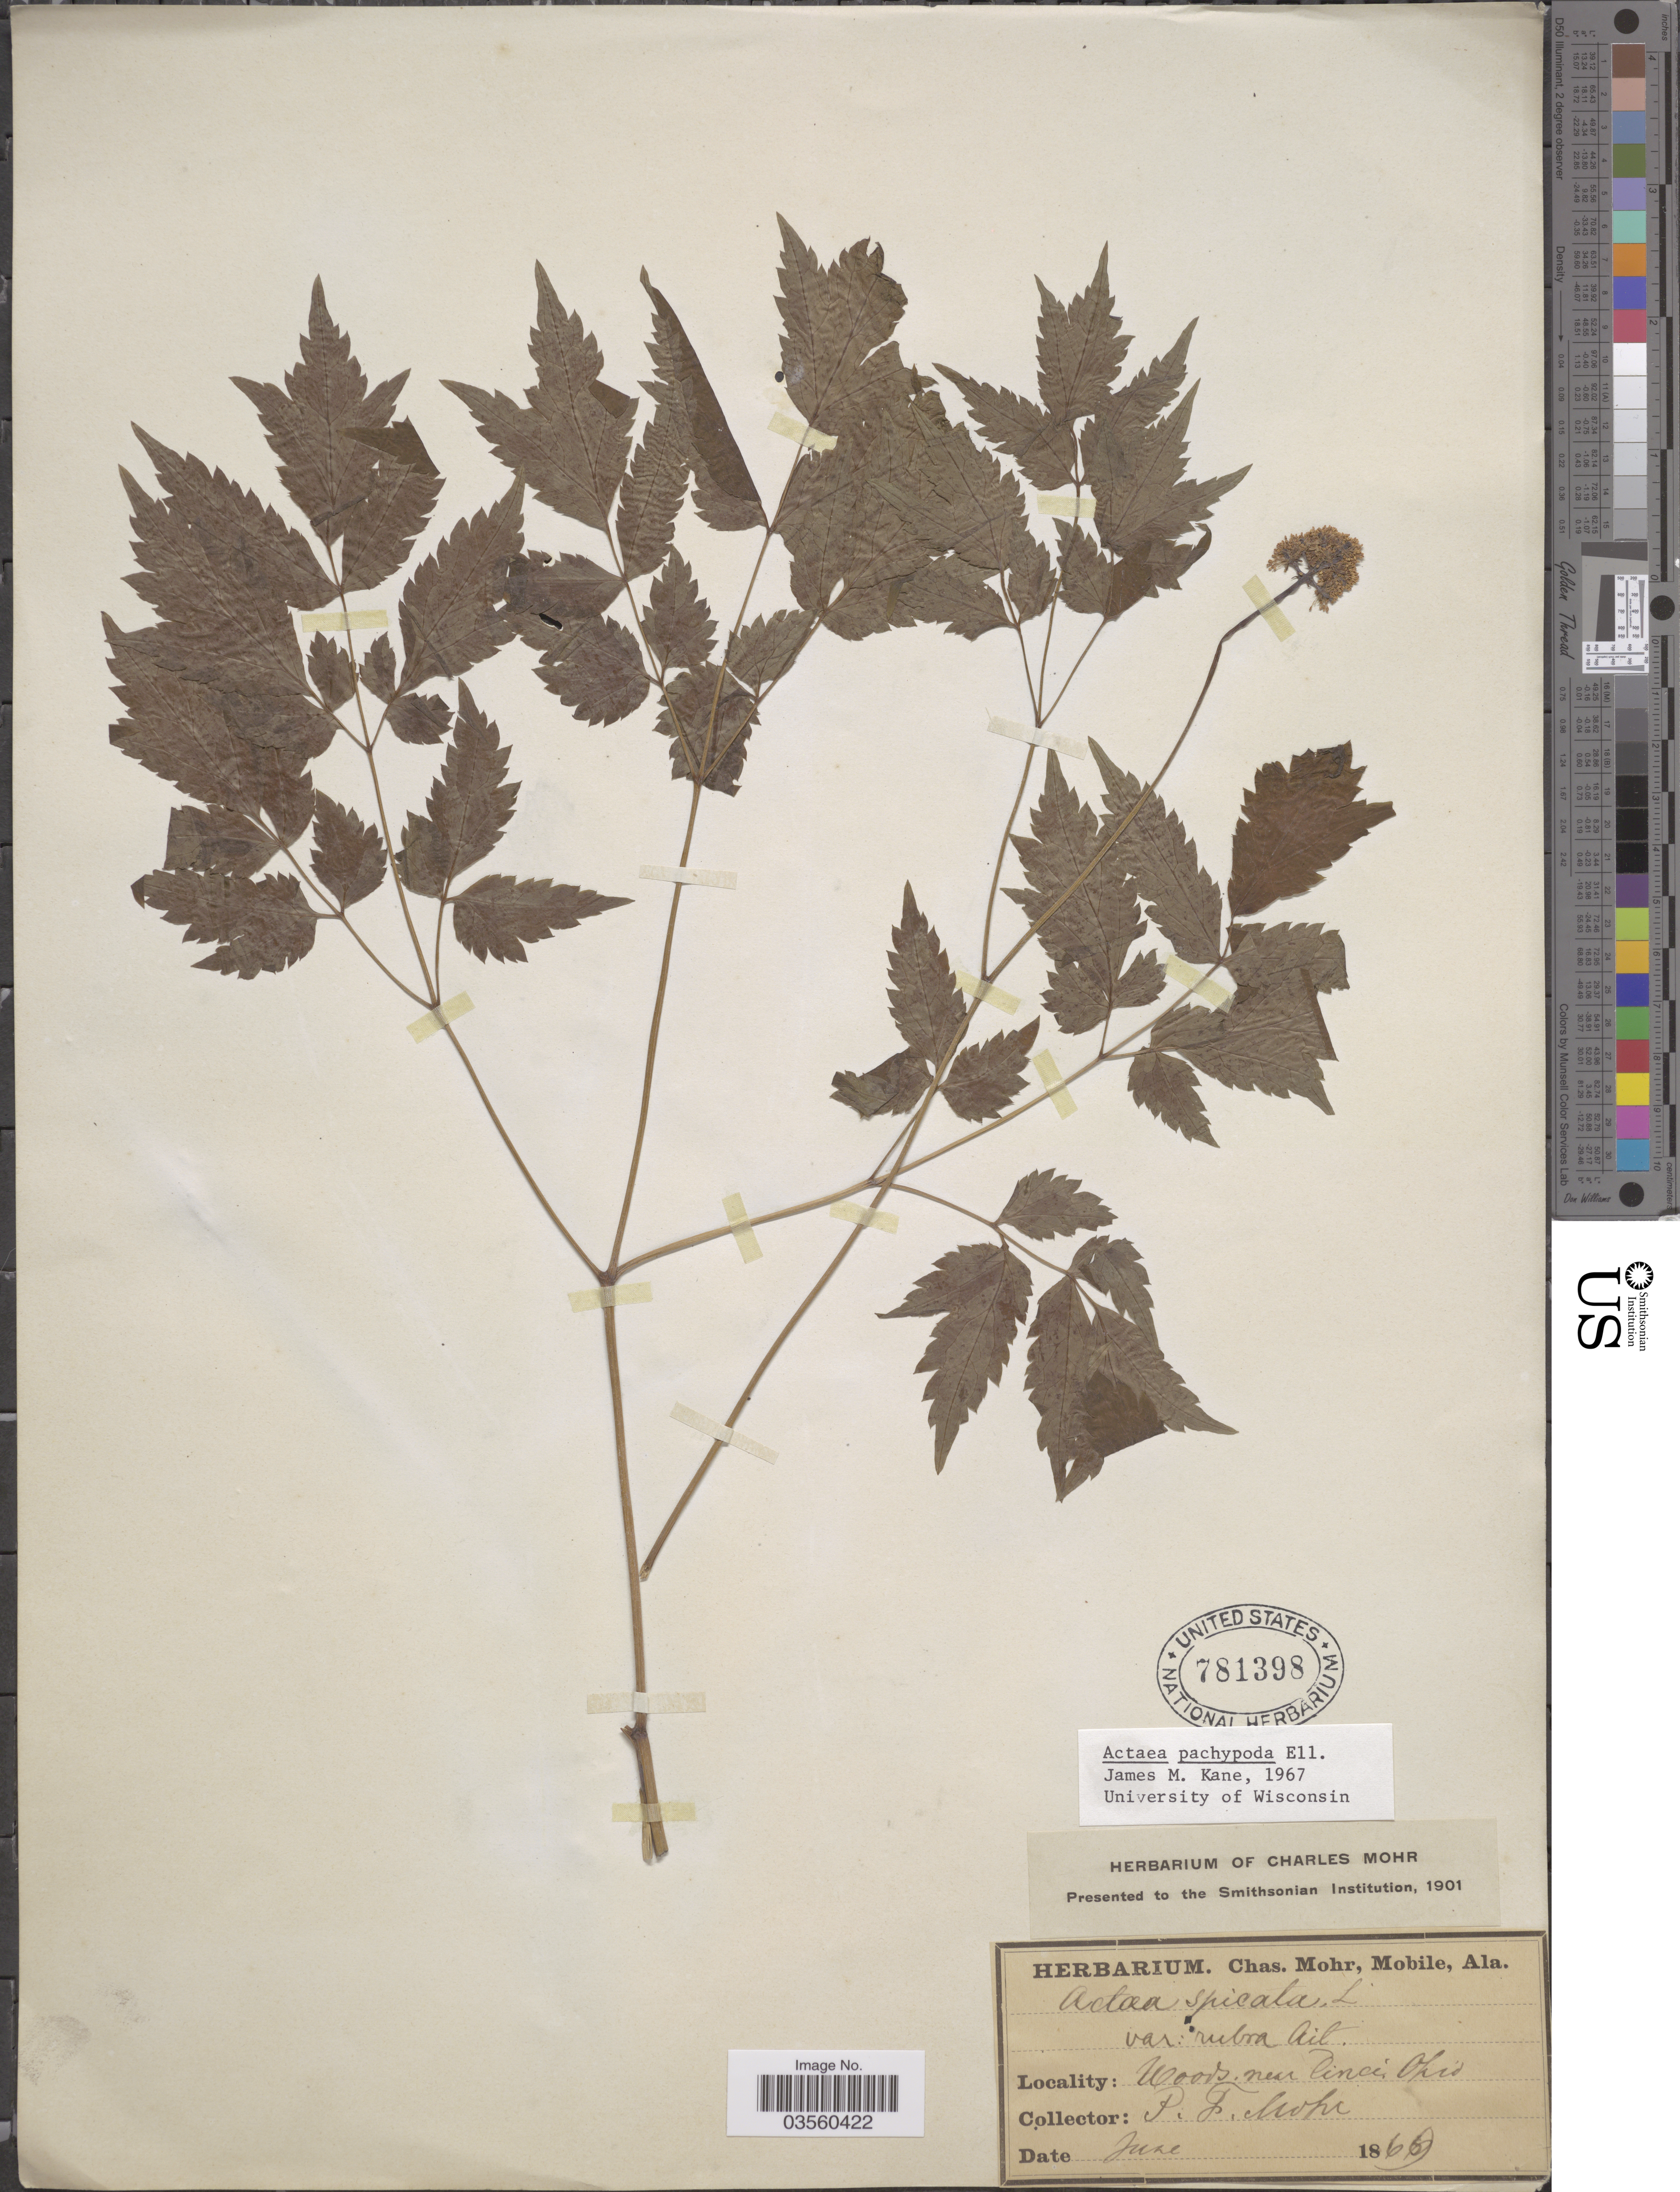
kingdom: Plantae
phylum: Tracheophyta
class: Magnoliopsida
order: Ranunculales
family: Ranunculaceae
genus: Actaea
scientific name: Actaea pachypoda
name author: Elliott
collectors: P. F. Mohr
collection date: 1869-06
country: United States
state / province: Ohio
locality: Woods near Cinci.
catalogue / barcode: US 781398